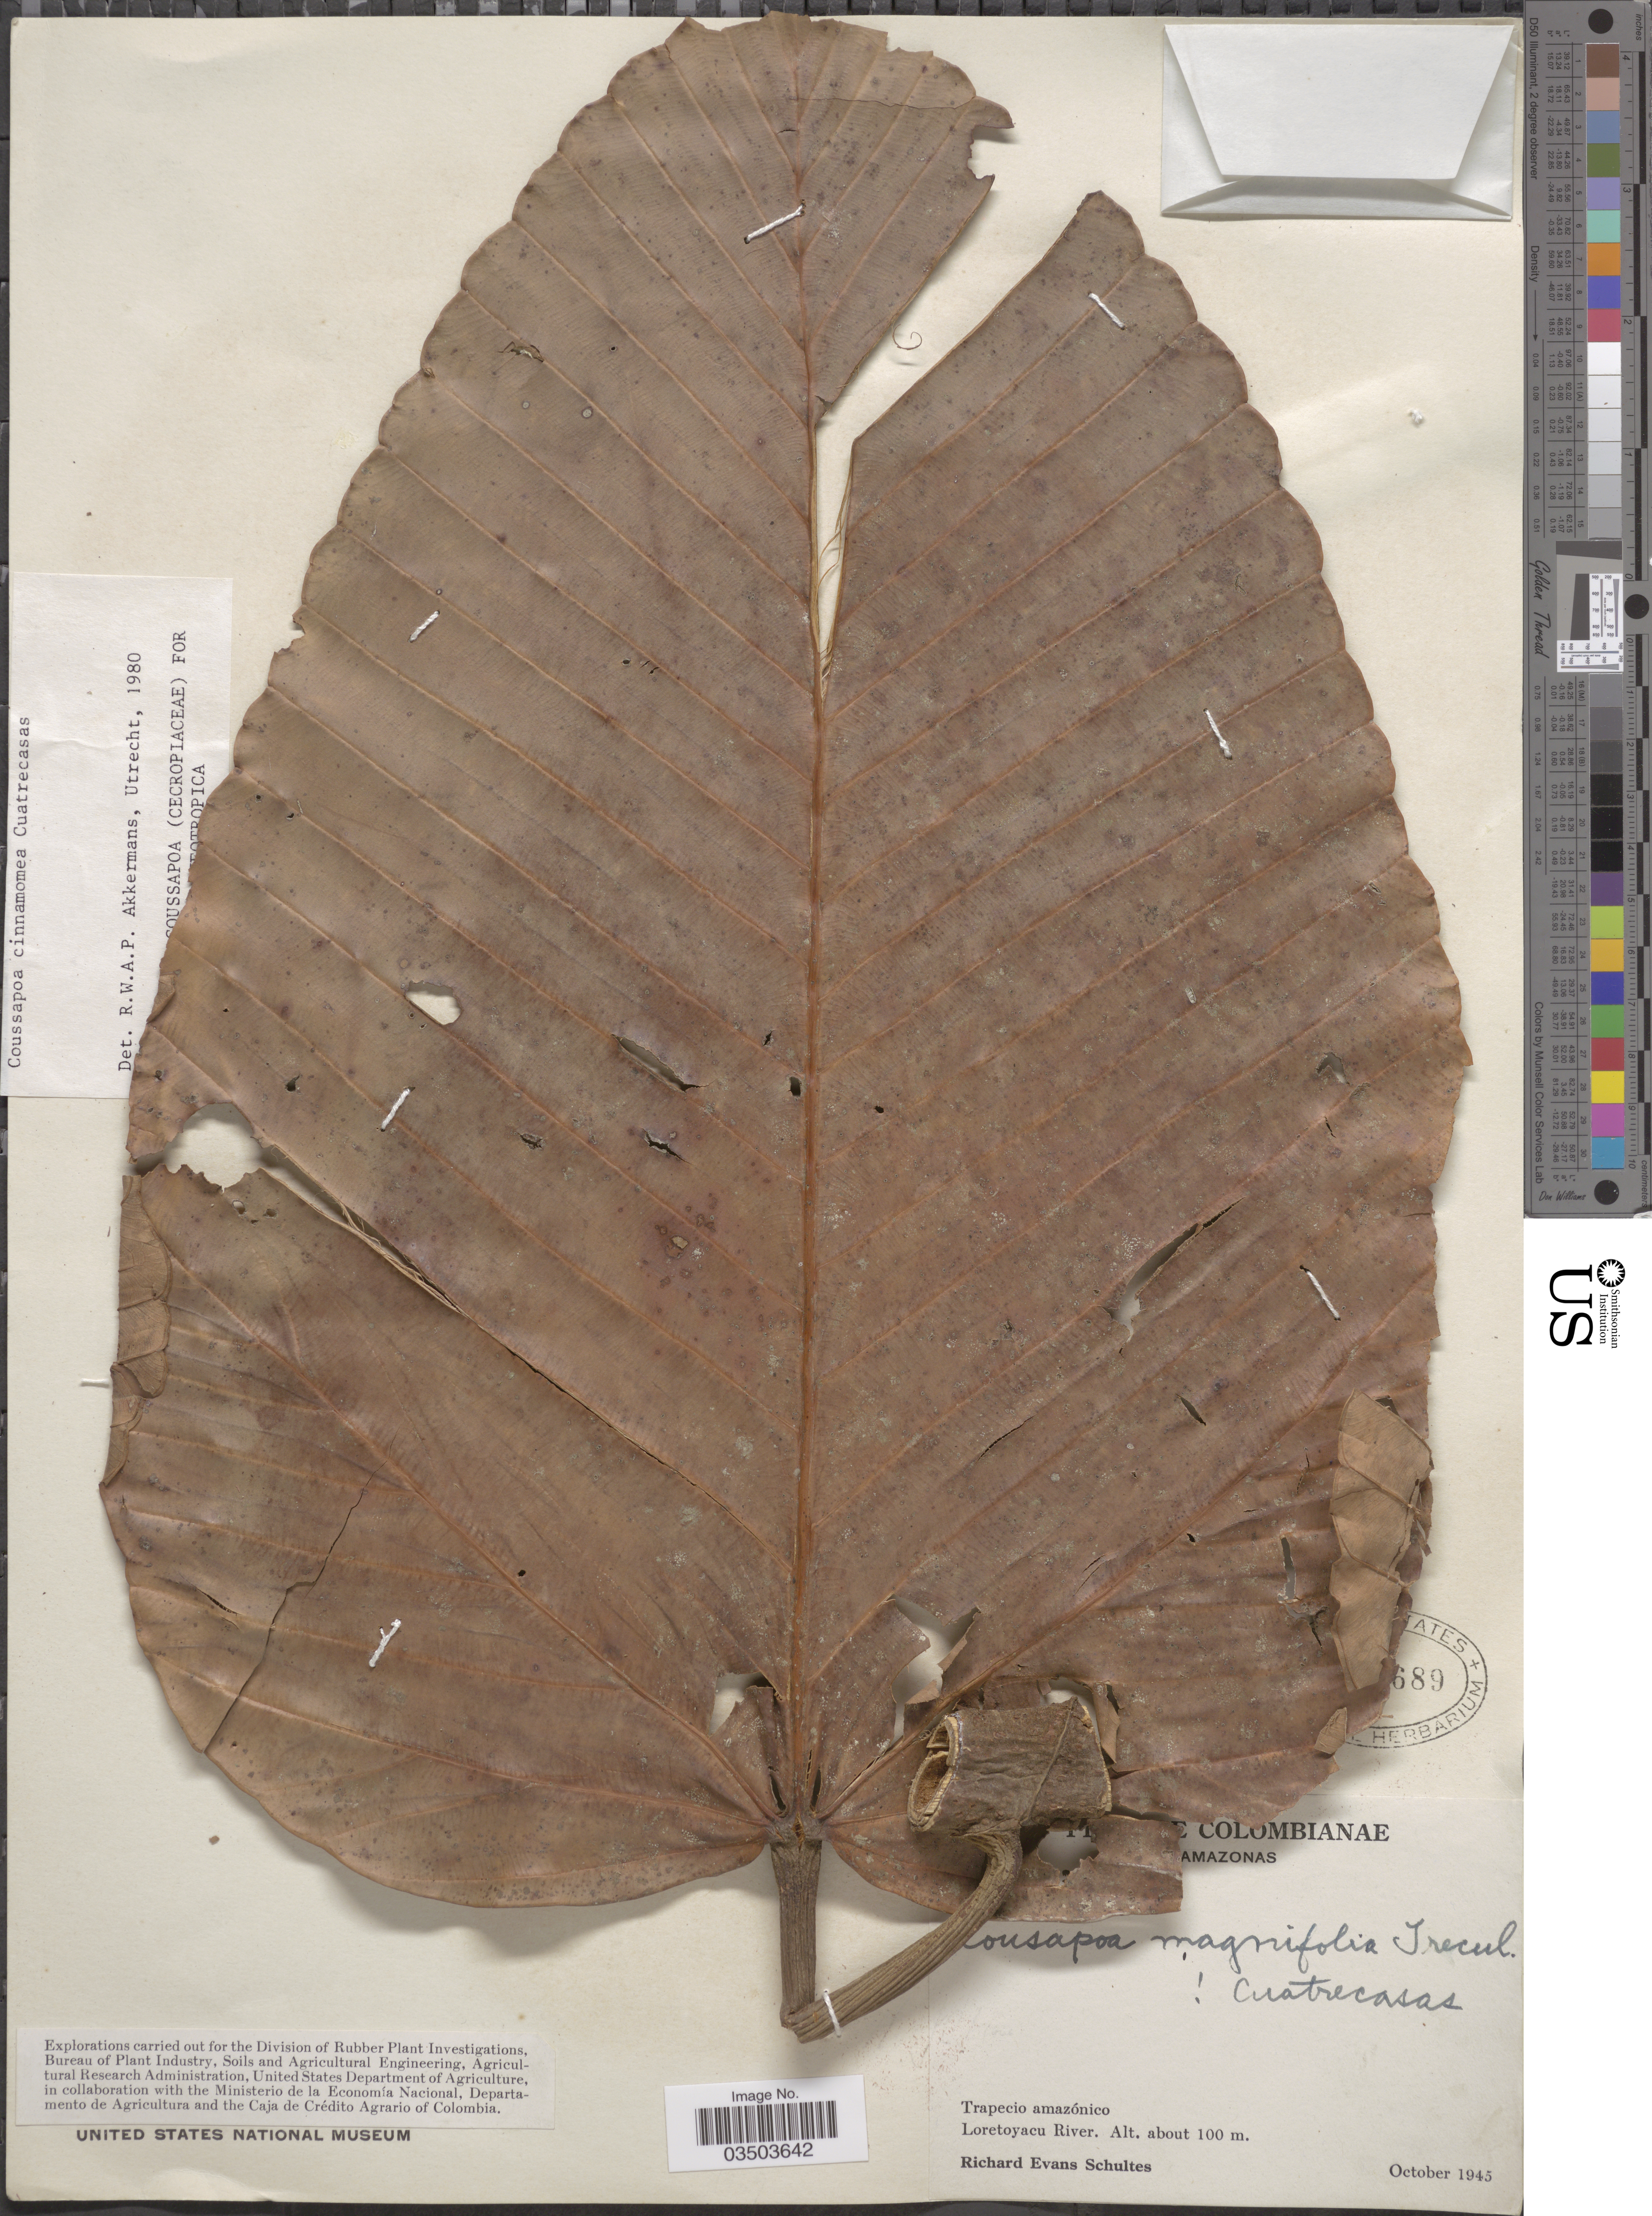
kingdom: Plantae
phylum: Tracheophyta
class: Magnoliopsida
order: Rosales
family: Urticaceae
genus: Coussapoa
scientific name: Coussapoa cinnamomea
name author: Cuatrec.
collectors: R. E. Schultes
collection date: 1945-10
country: Colombia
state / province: Amazônas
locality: Trapecio amazónico. Loretoyacu River.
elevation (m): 100